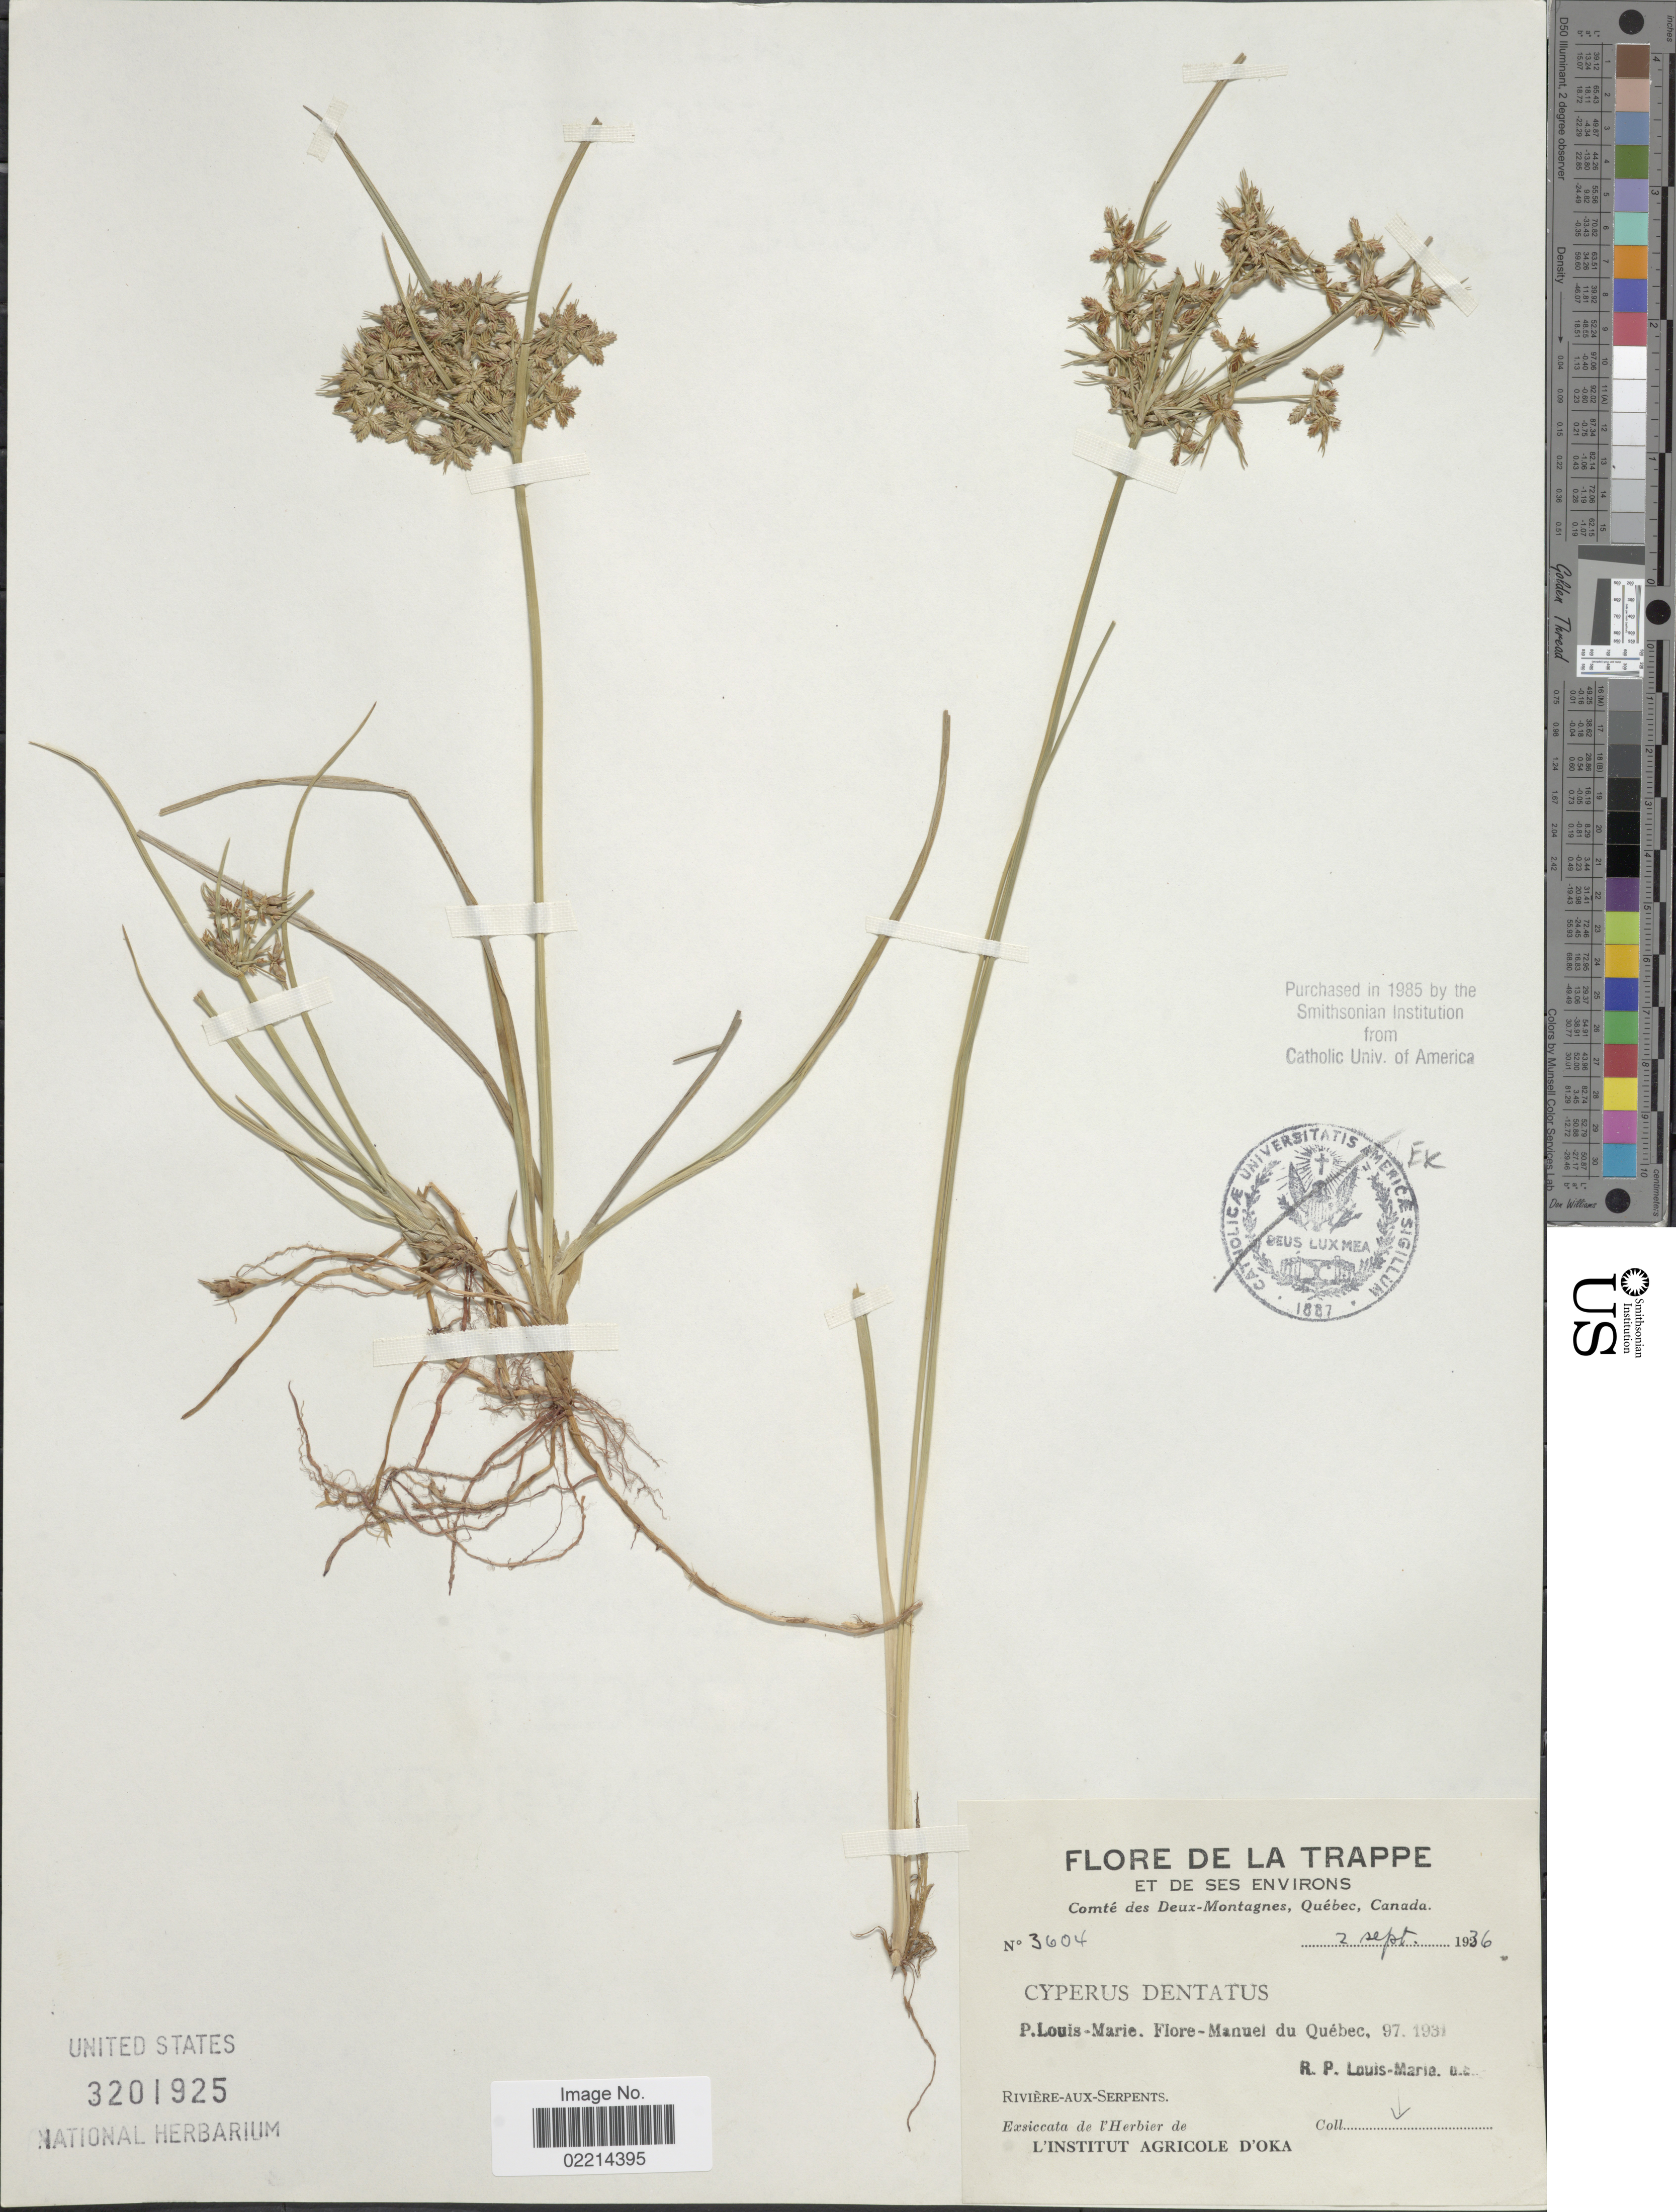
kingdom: Plantae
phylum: Tracheophyta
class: Liliopsida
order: Poales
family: Cyperaceae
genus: Cyperus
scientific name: Cyperus dentatus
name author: Torr.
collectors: R. Louis-Marie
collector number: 3604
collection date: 1936-09-02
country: Canada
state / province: Quebec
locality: La Trappe et De Ses Environs, Comté des Deux-Montagnes, Manuel du Québex, Rivière-Aux-Serpents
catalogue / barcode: US 3201925